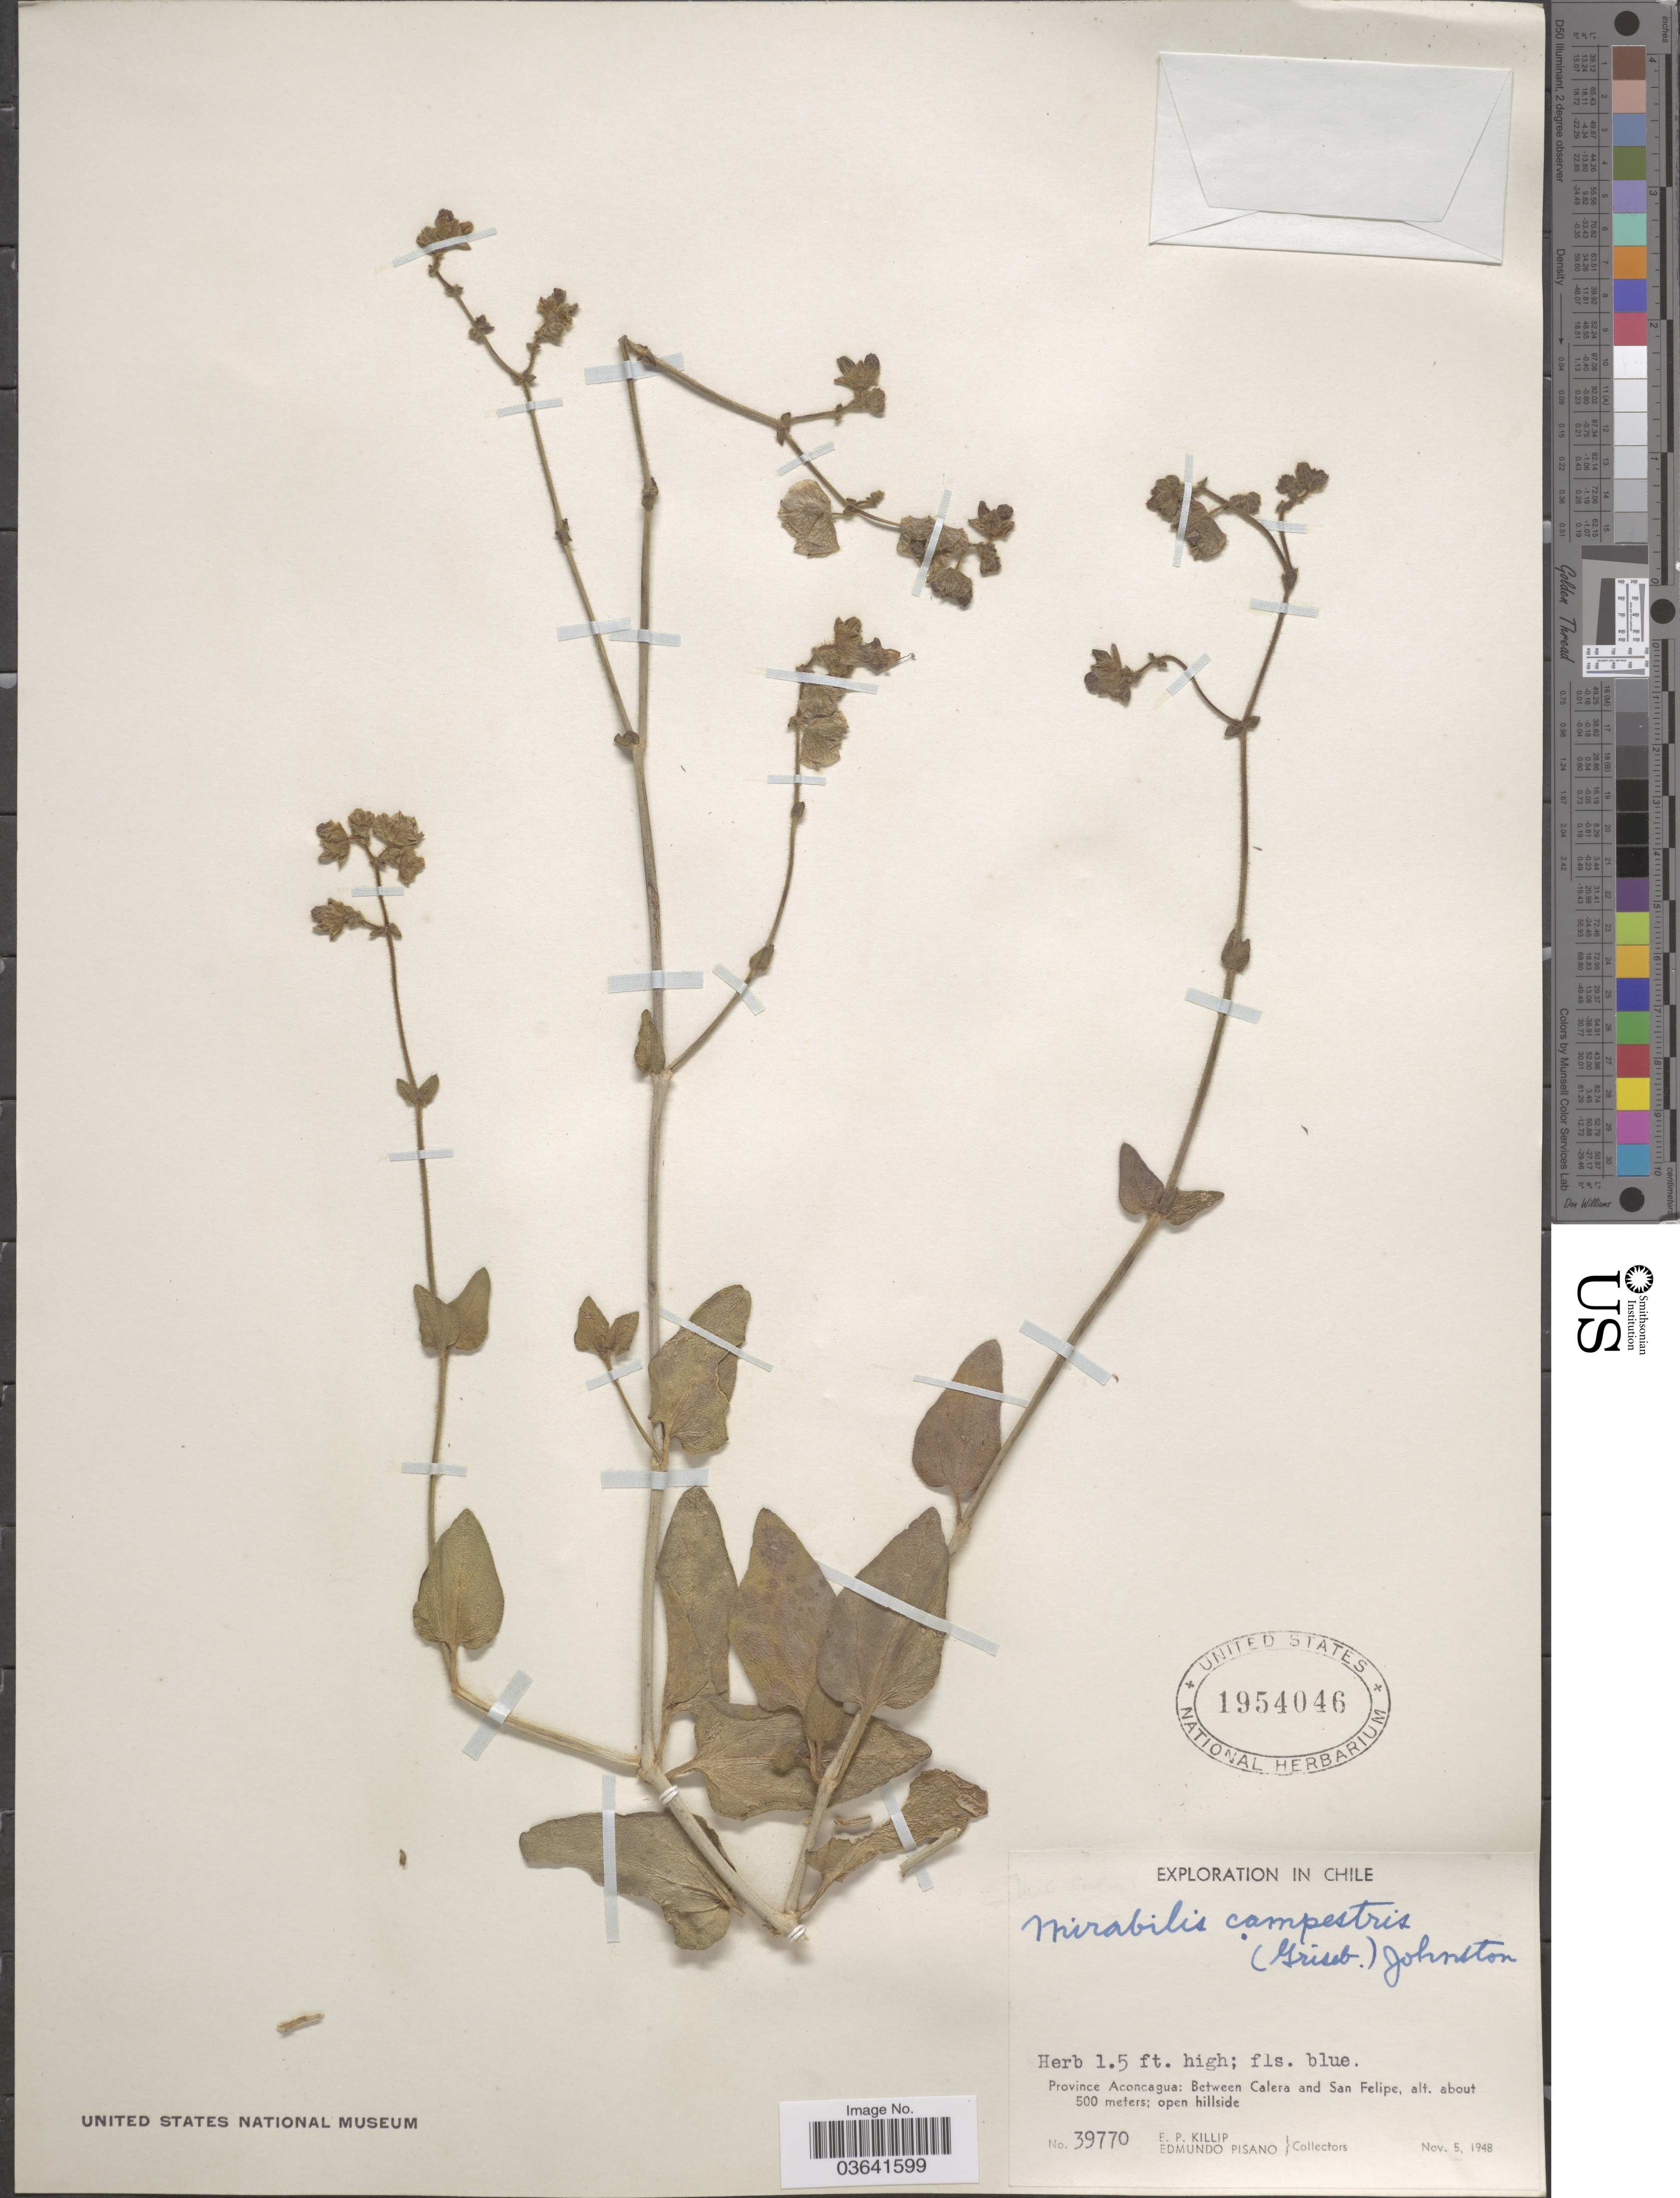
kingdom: Plantae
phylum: Tracheophyta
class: Magnoliopsida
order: Caryophyllales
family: Nyctaginaceae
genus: Mirabilis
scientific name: Mirabilis campestris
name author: (Griseb.) I.M. Johnst.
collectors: E. P. Killip & E. Pisano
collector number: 39770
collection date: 1948-11-05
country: Chile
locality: Province Aconcagua: Between Calera and San Felipe.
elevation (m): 500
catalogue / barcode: US 1954046